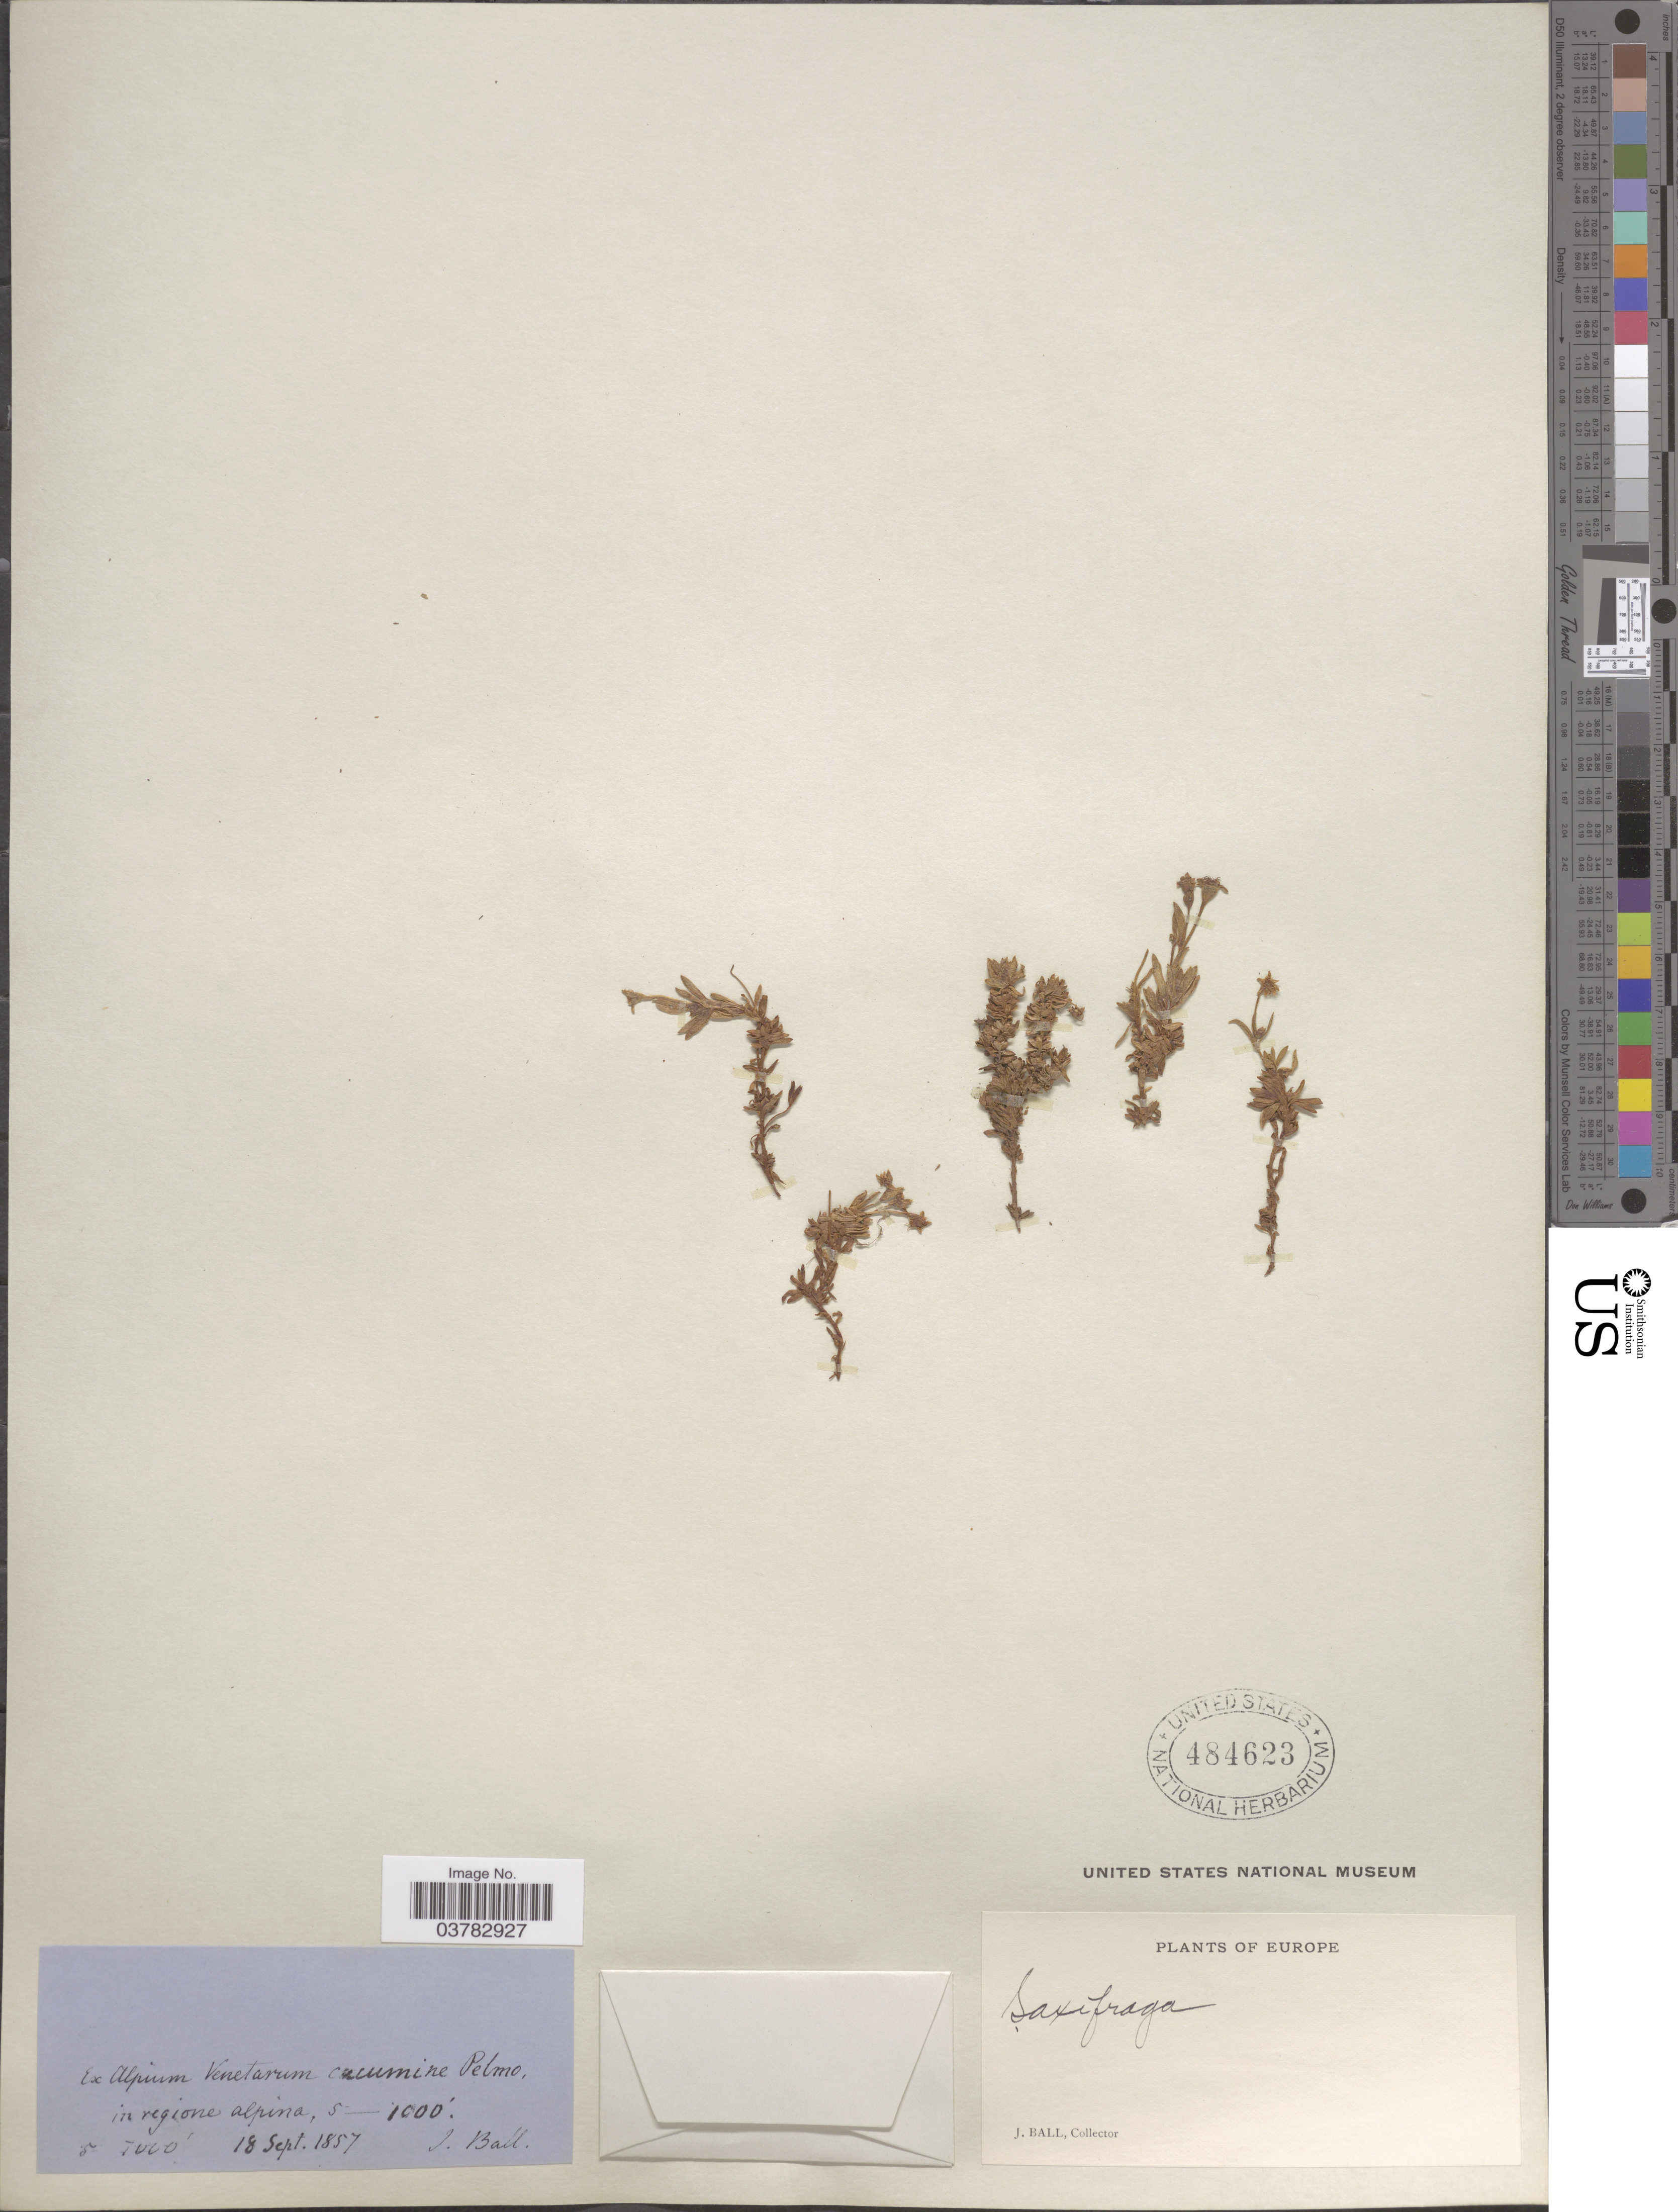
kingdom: Plantae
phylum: Tracheophyta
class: Magnoliopsida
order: Saxifragales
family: Saxifragaceae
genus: Saxifraga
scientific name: Saxifraga sp.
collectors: J. Ball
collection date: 1857-09-18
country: Italy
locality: Europe. Ex Alpium Venetarum cacumine Pelmo, in regione alpina.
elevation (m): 305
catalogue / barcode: US 484623